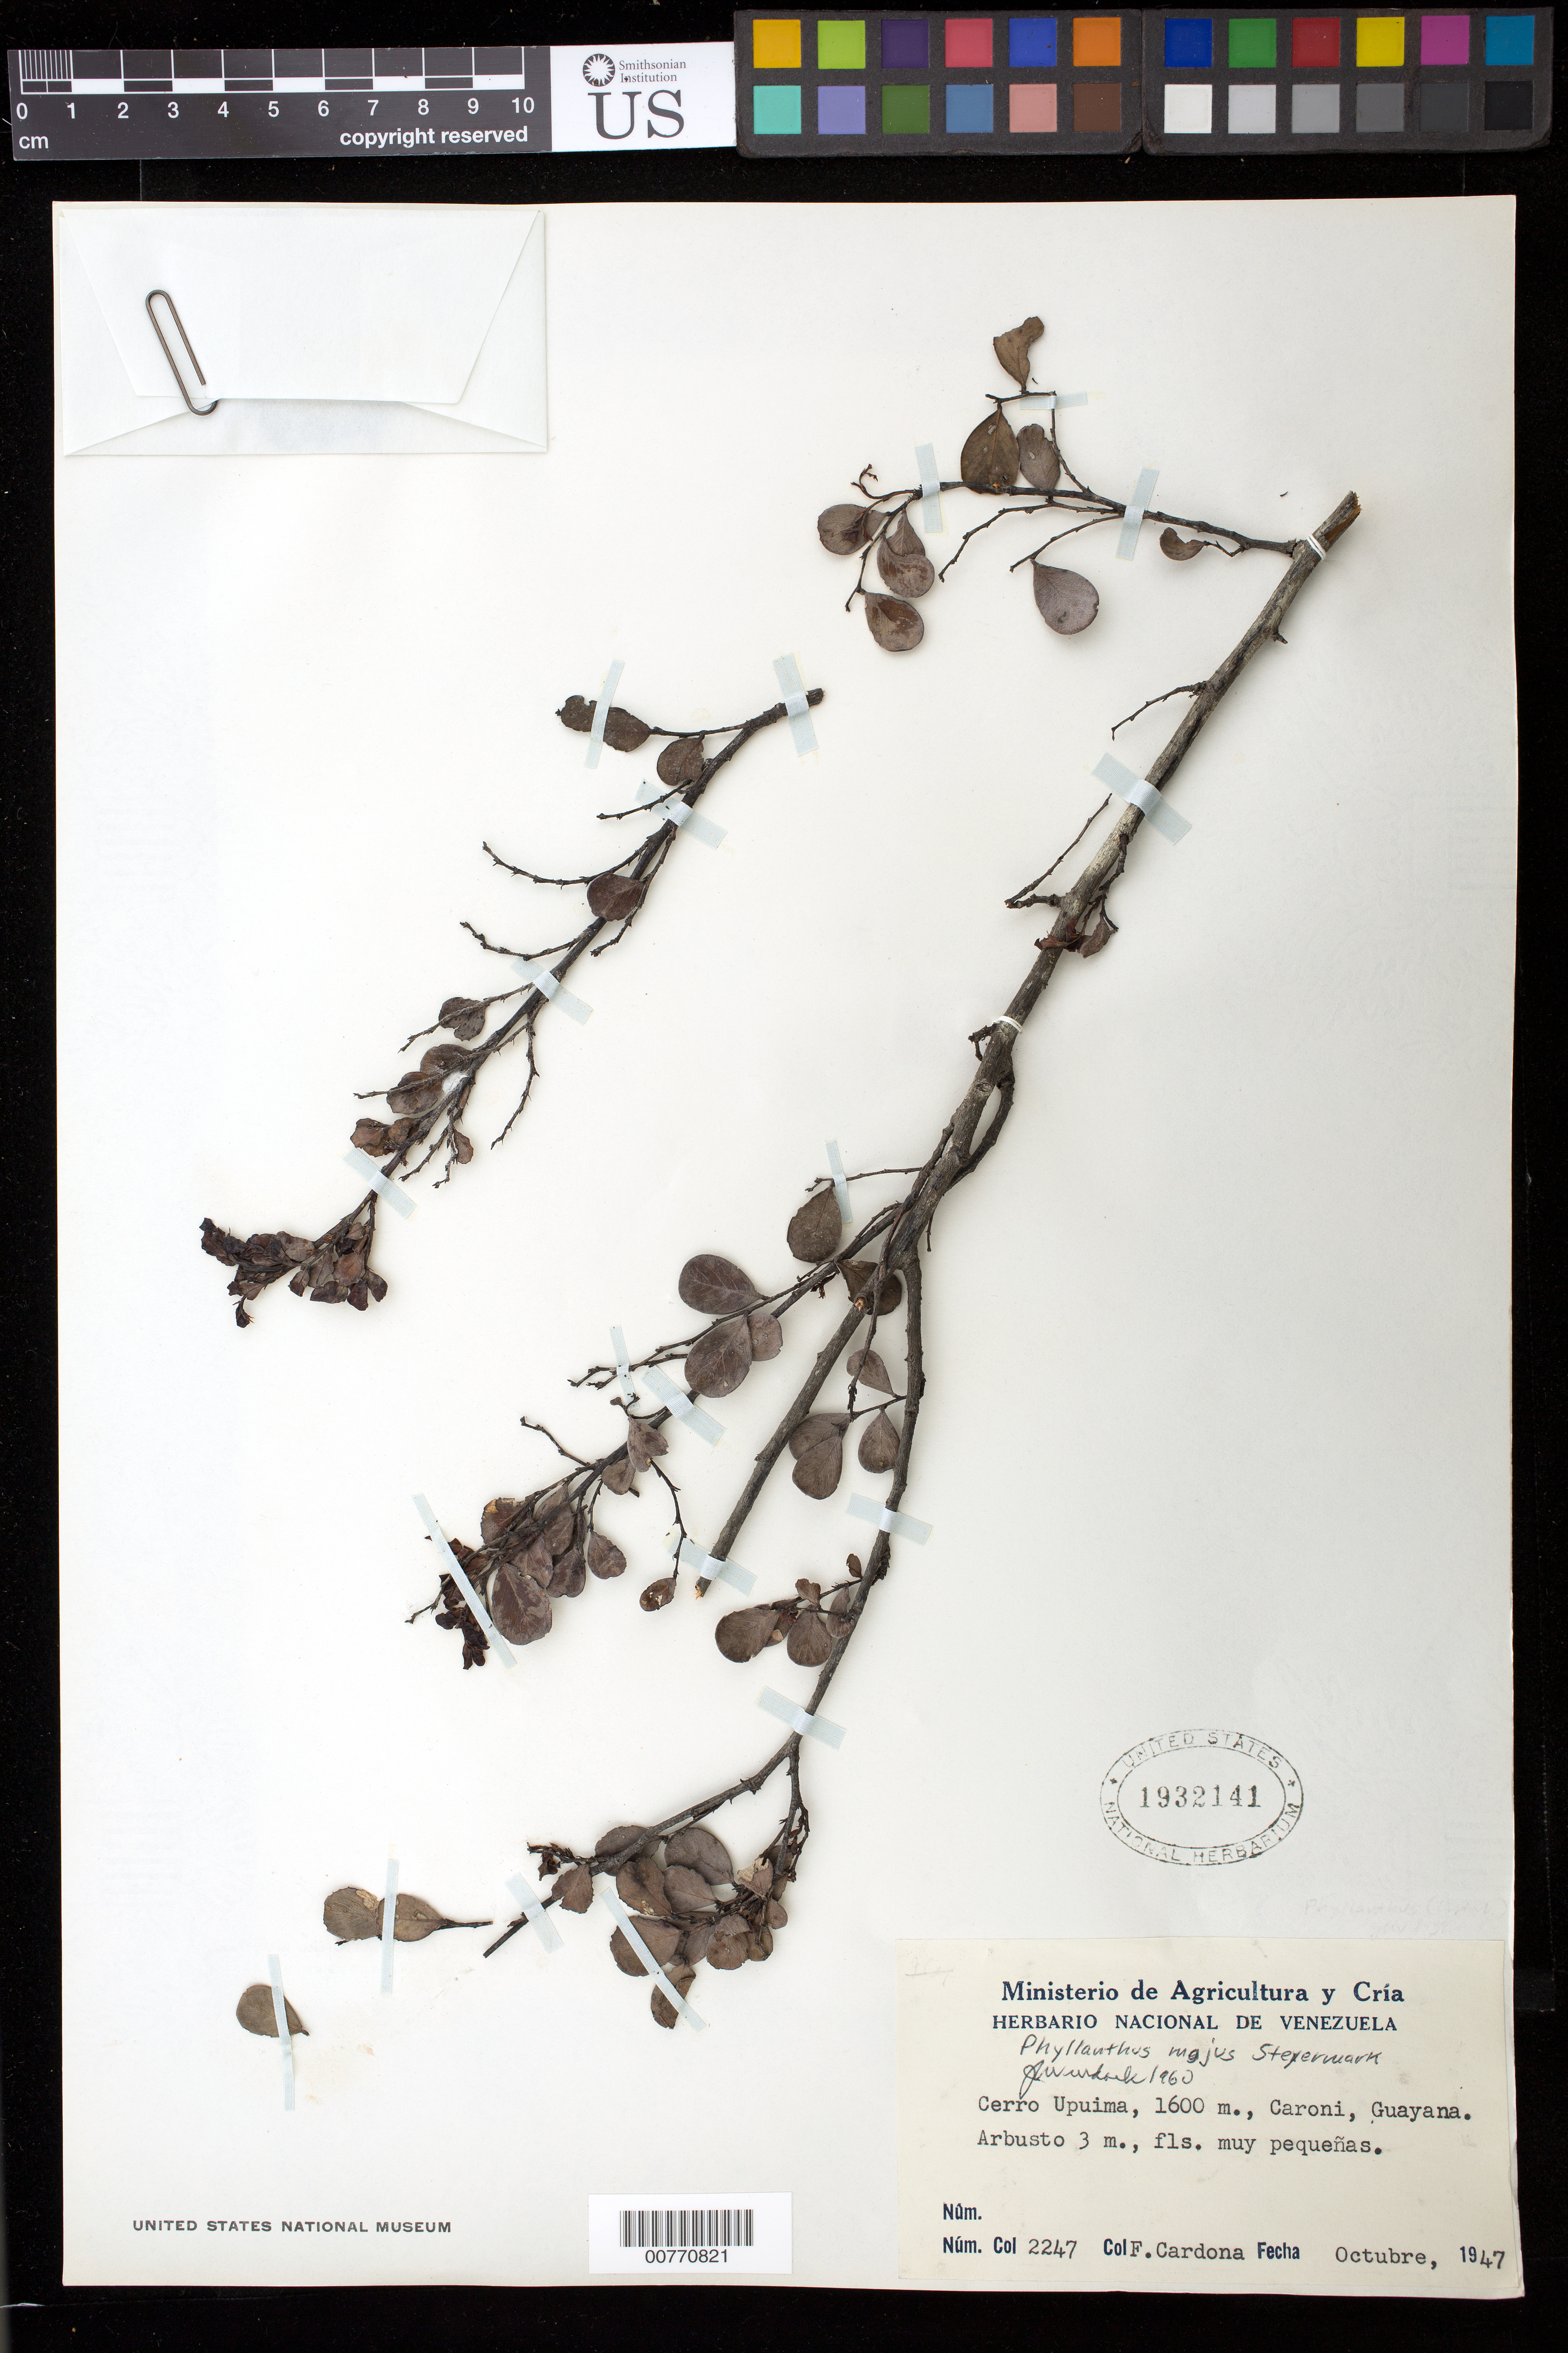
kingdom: Plantae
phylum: Tracheophyta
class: Magnoliopsida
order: Malpighiales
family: Phyllanthaceae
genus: Phyllanthus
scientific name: Phyllanthus majus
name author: Steyerm.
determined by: Wurdack, John J., (US), US (UNITED STATES)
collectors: F. Cardona Puig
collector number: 2247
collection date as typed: Oct-47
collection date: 1947-10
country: Venezuela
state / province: Bolívar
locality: Cerro Upuima, Río Caroní, Guayana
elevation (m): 1600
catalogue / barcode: US 1932141